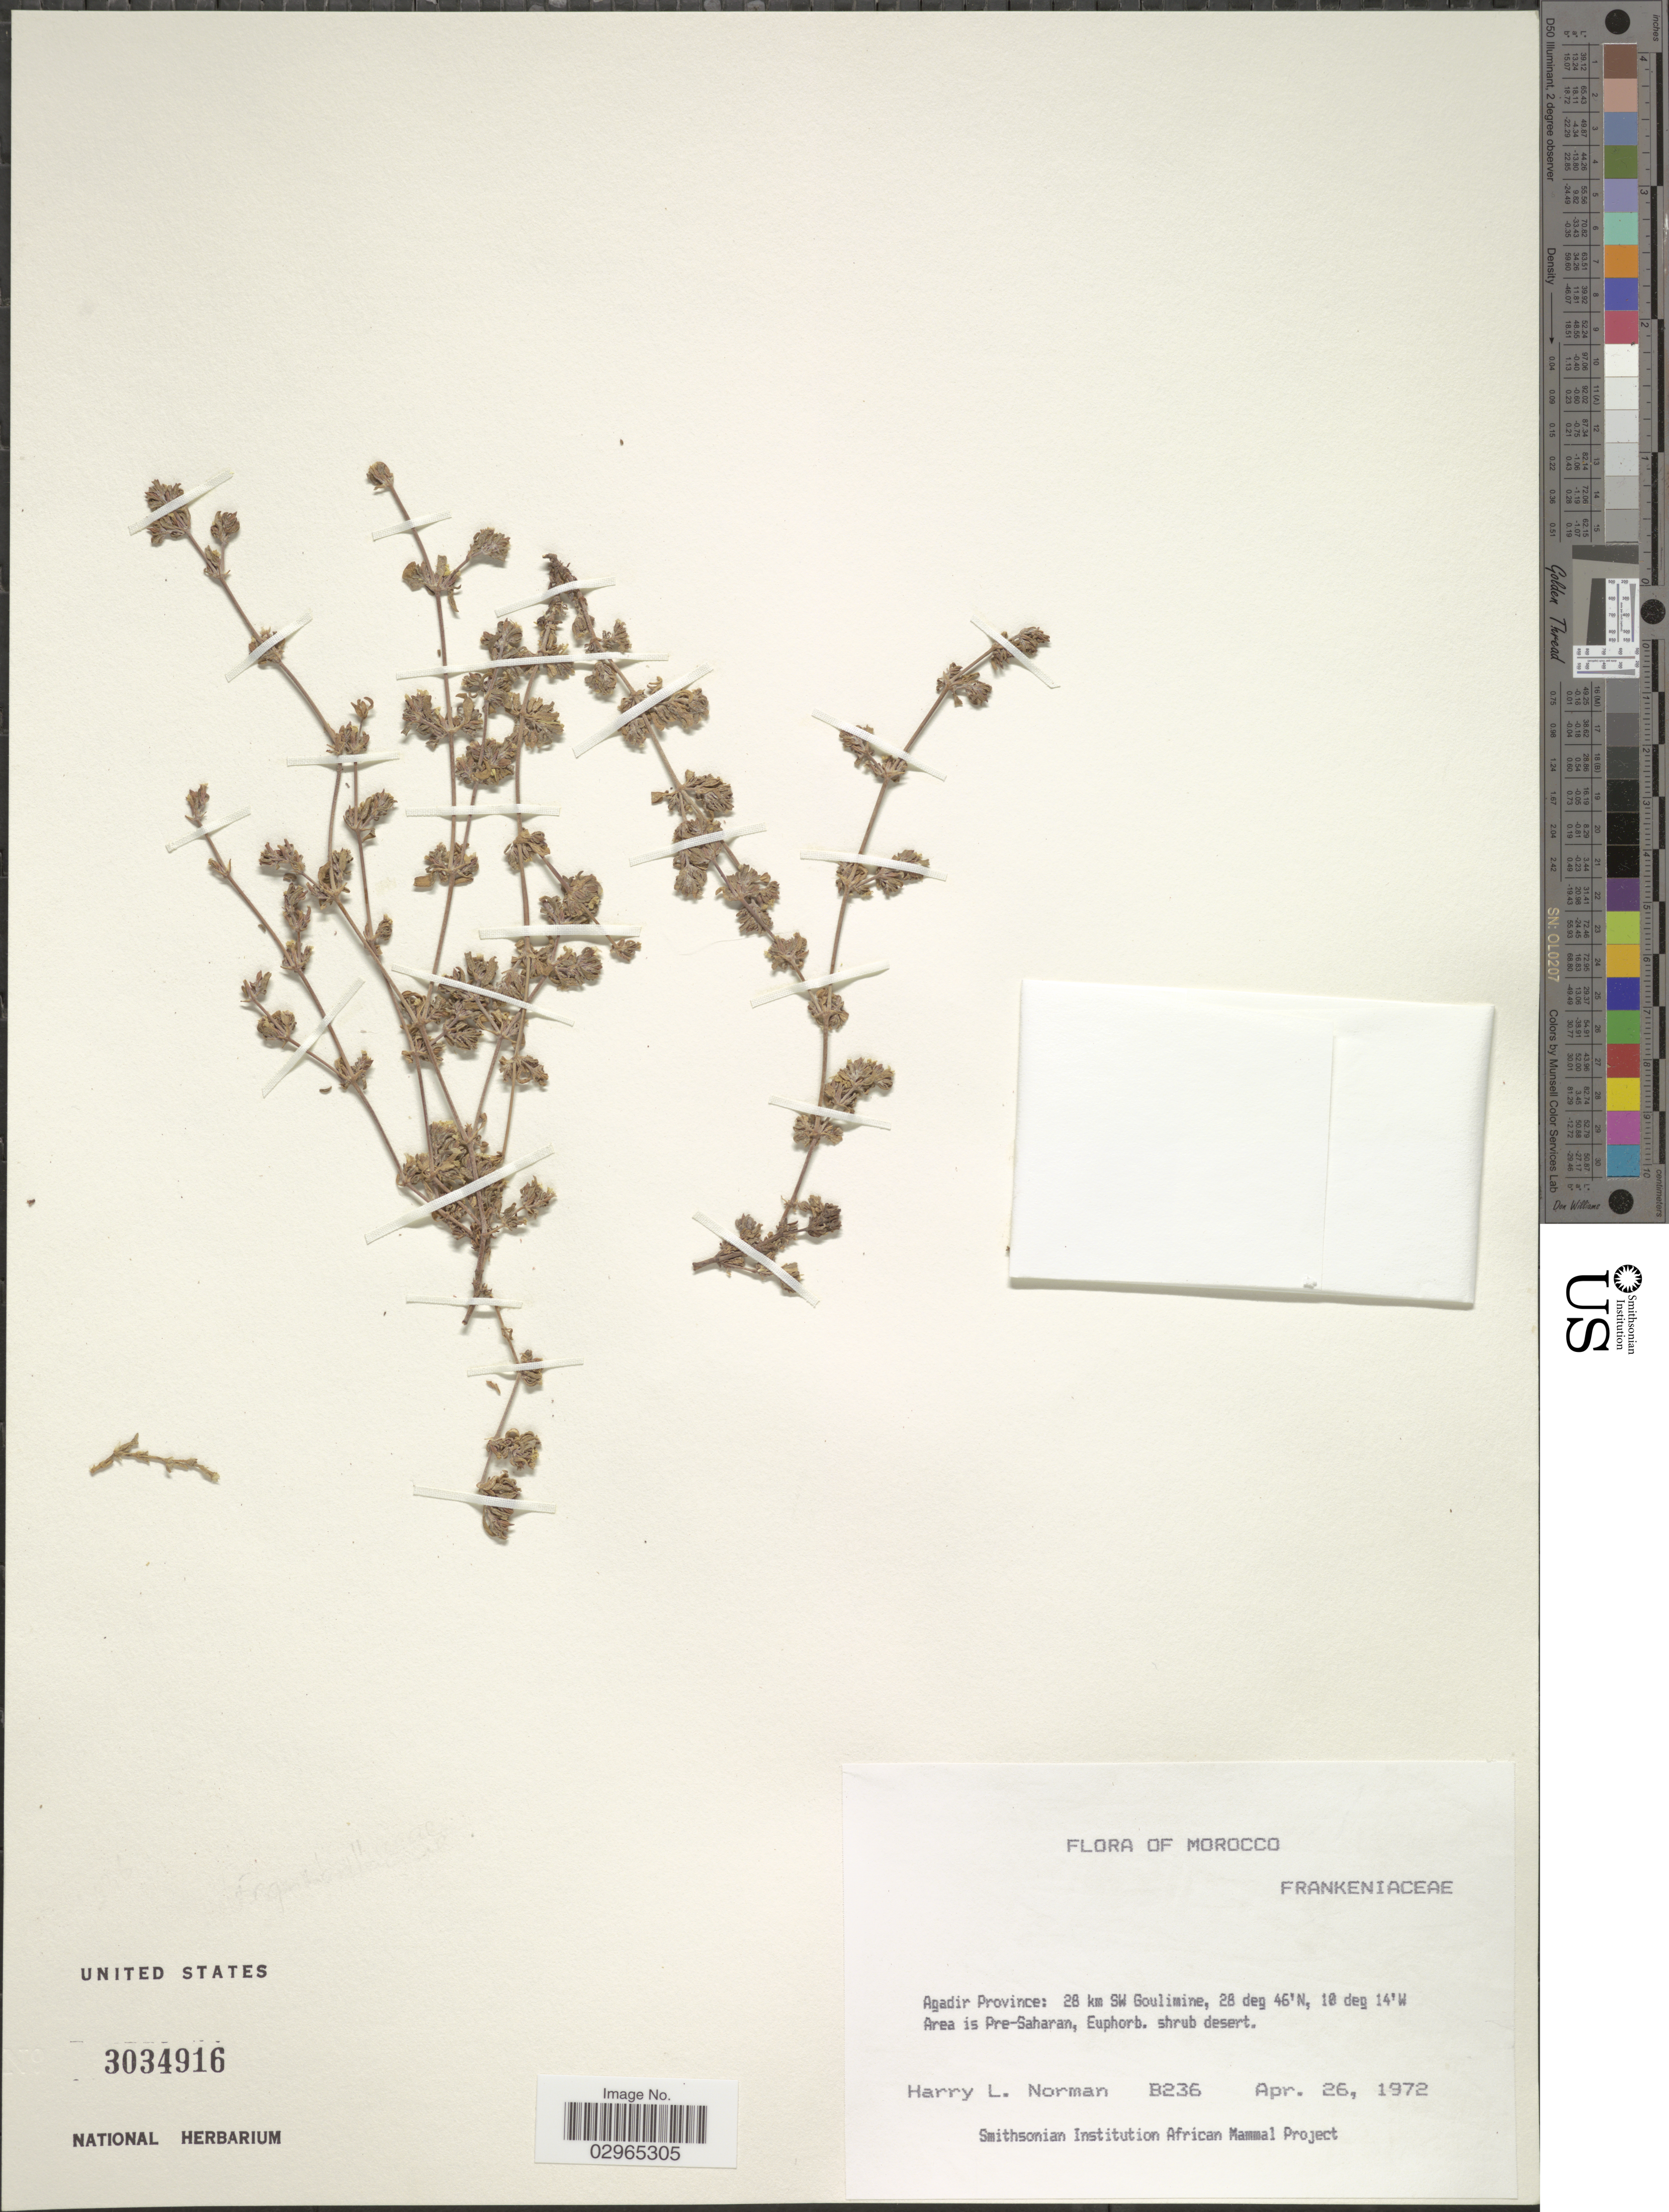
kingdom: Plantae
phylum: Tracheophyta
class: Magnoliopsida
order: Caryophyllales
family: Frankeniaceae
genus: Frankenia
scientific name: Frankenia sp.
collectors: Norman, H.L.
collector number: B236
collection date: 1972-04-26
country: Morocco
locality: Agadir Province: 28 km SW Goulimine. Area is Pre-Saharan.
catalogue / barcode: US 3034916